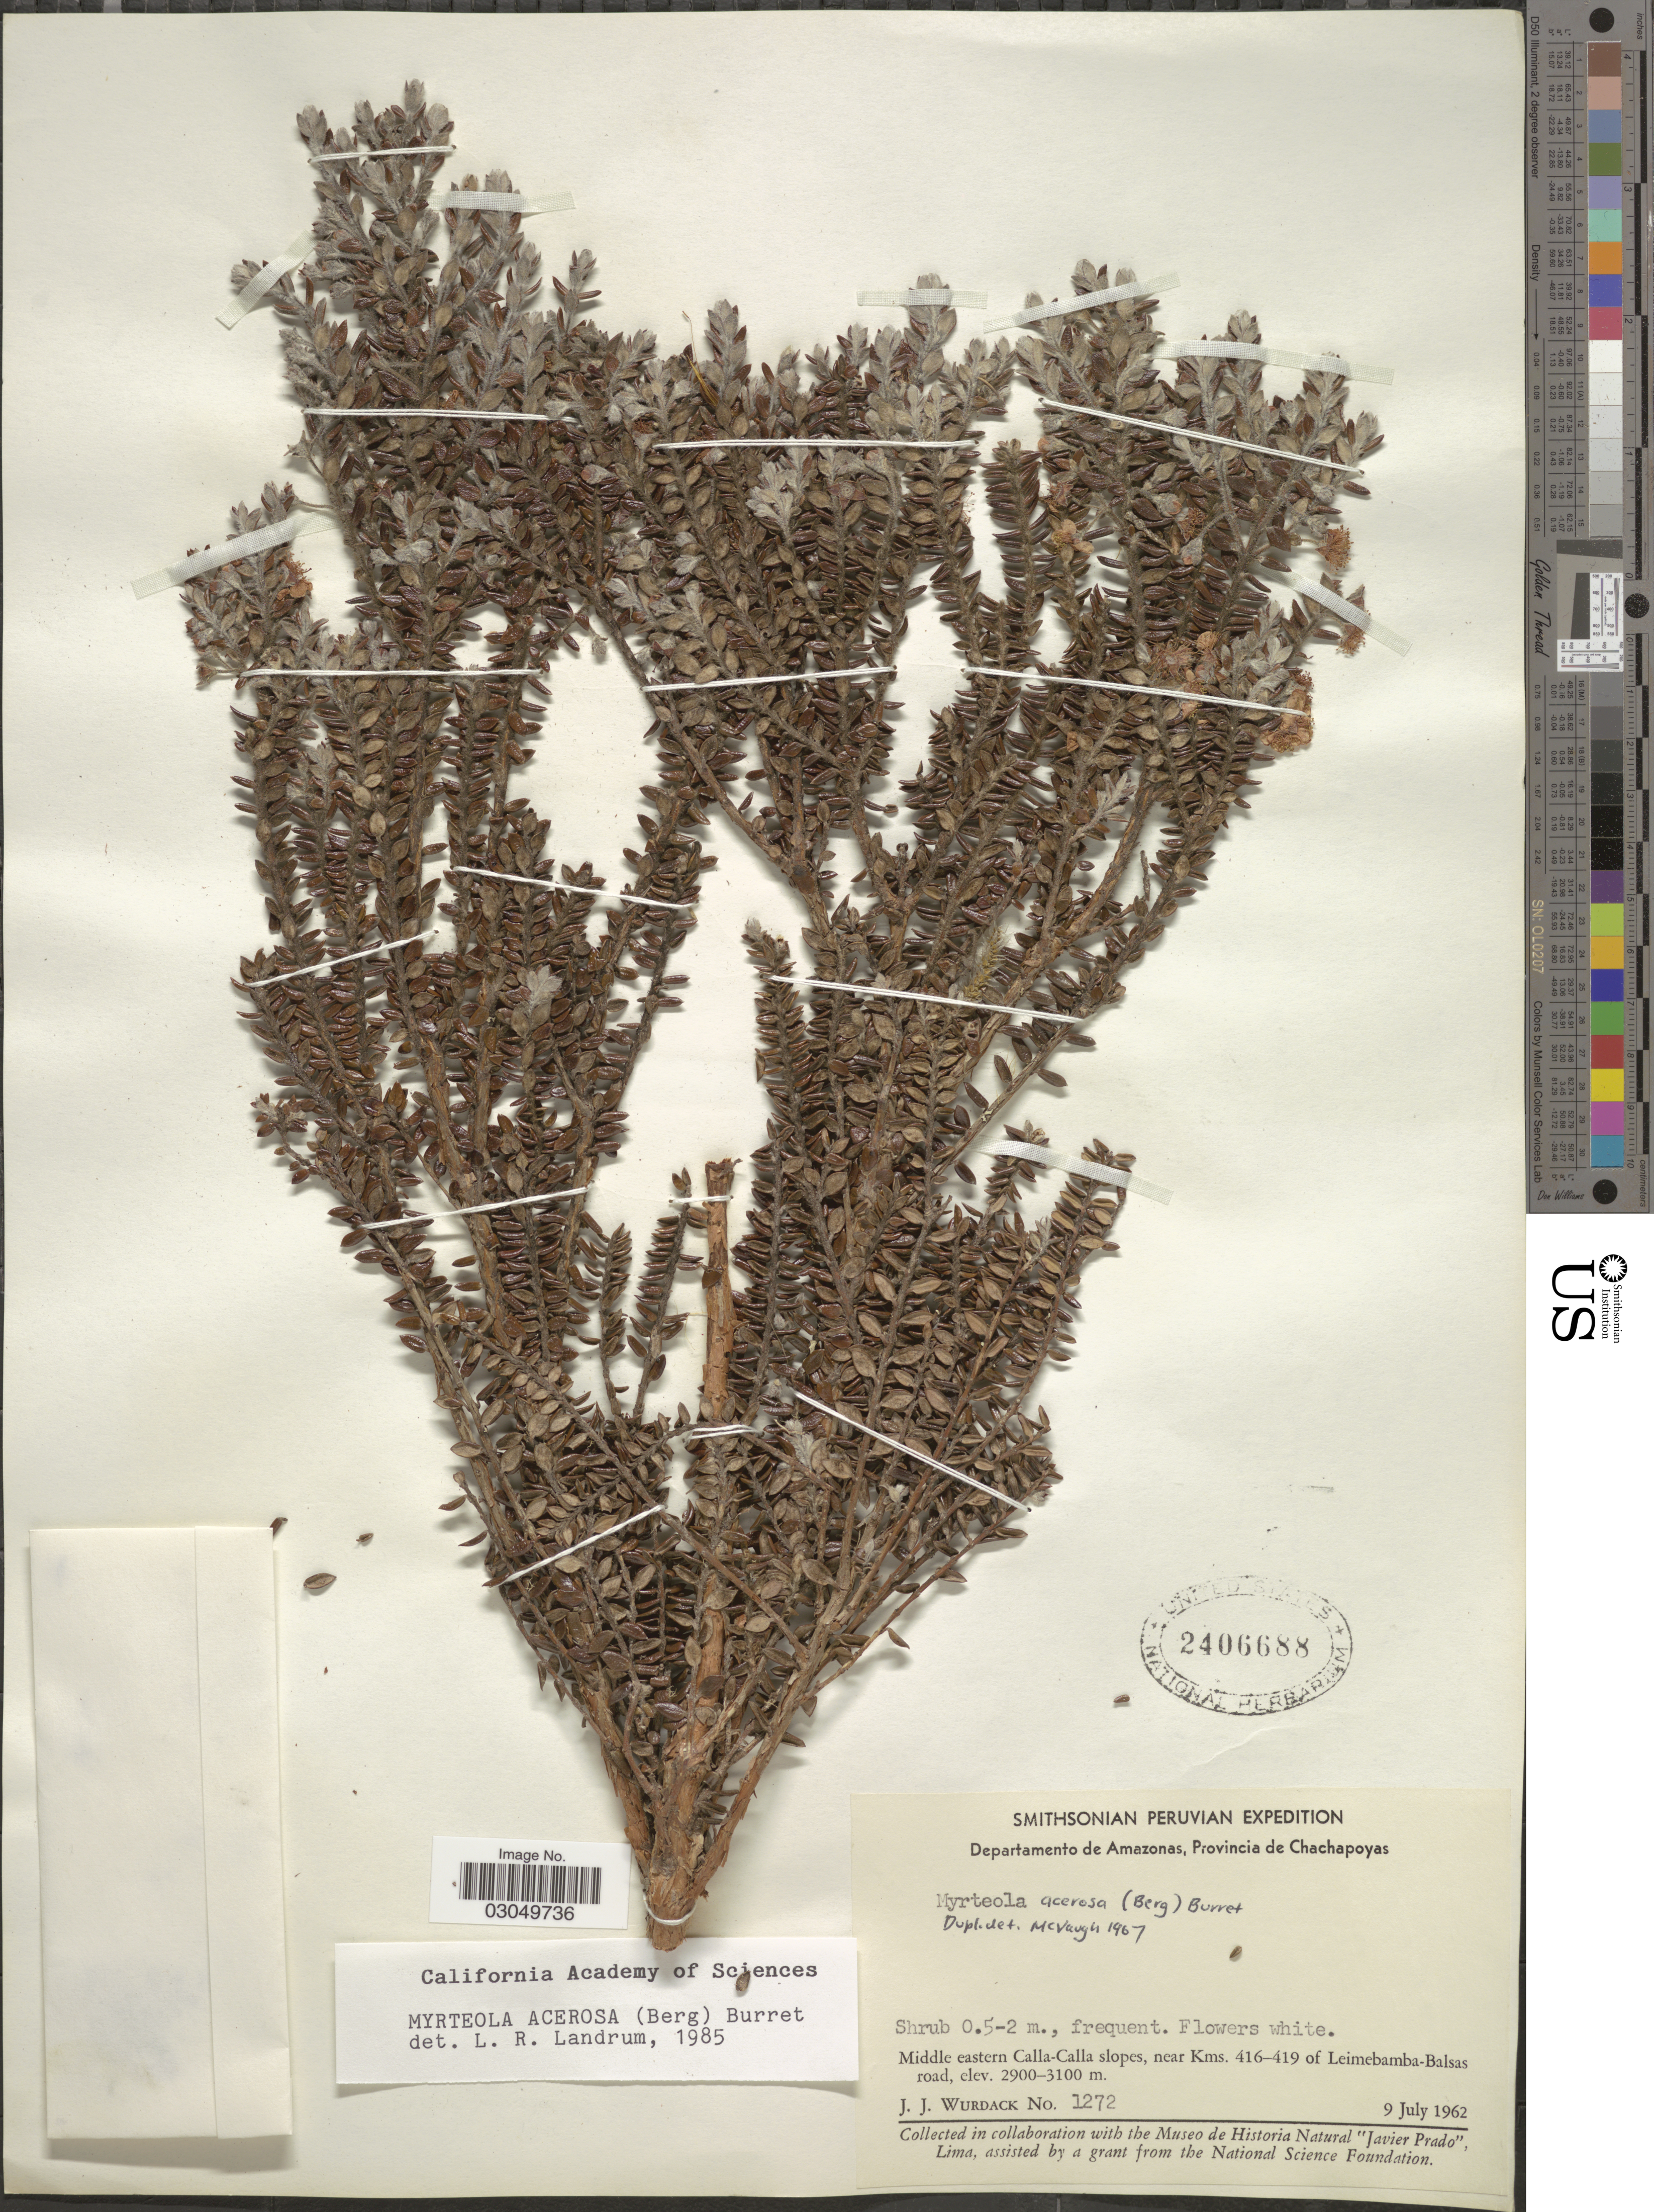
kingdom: Plantae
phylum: Tracheophyta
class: Magnoliopsida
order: Myrtales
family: Myrtaceae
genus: Myrteola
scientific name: Myrteola acerosa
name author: (O. Berg) Burret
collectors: J. J. Wurdack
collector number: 1272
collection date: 1962-07-09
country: Peru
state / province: Amazonas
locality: Departamento de Amazonas, Provincia de Chachapoyas. Middle eastern Calla-Calla slopes, near Kms. 416-419 of Leimebamba-Balsas road.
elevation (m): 2900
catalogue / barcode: US 2406688